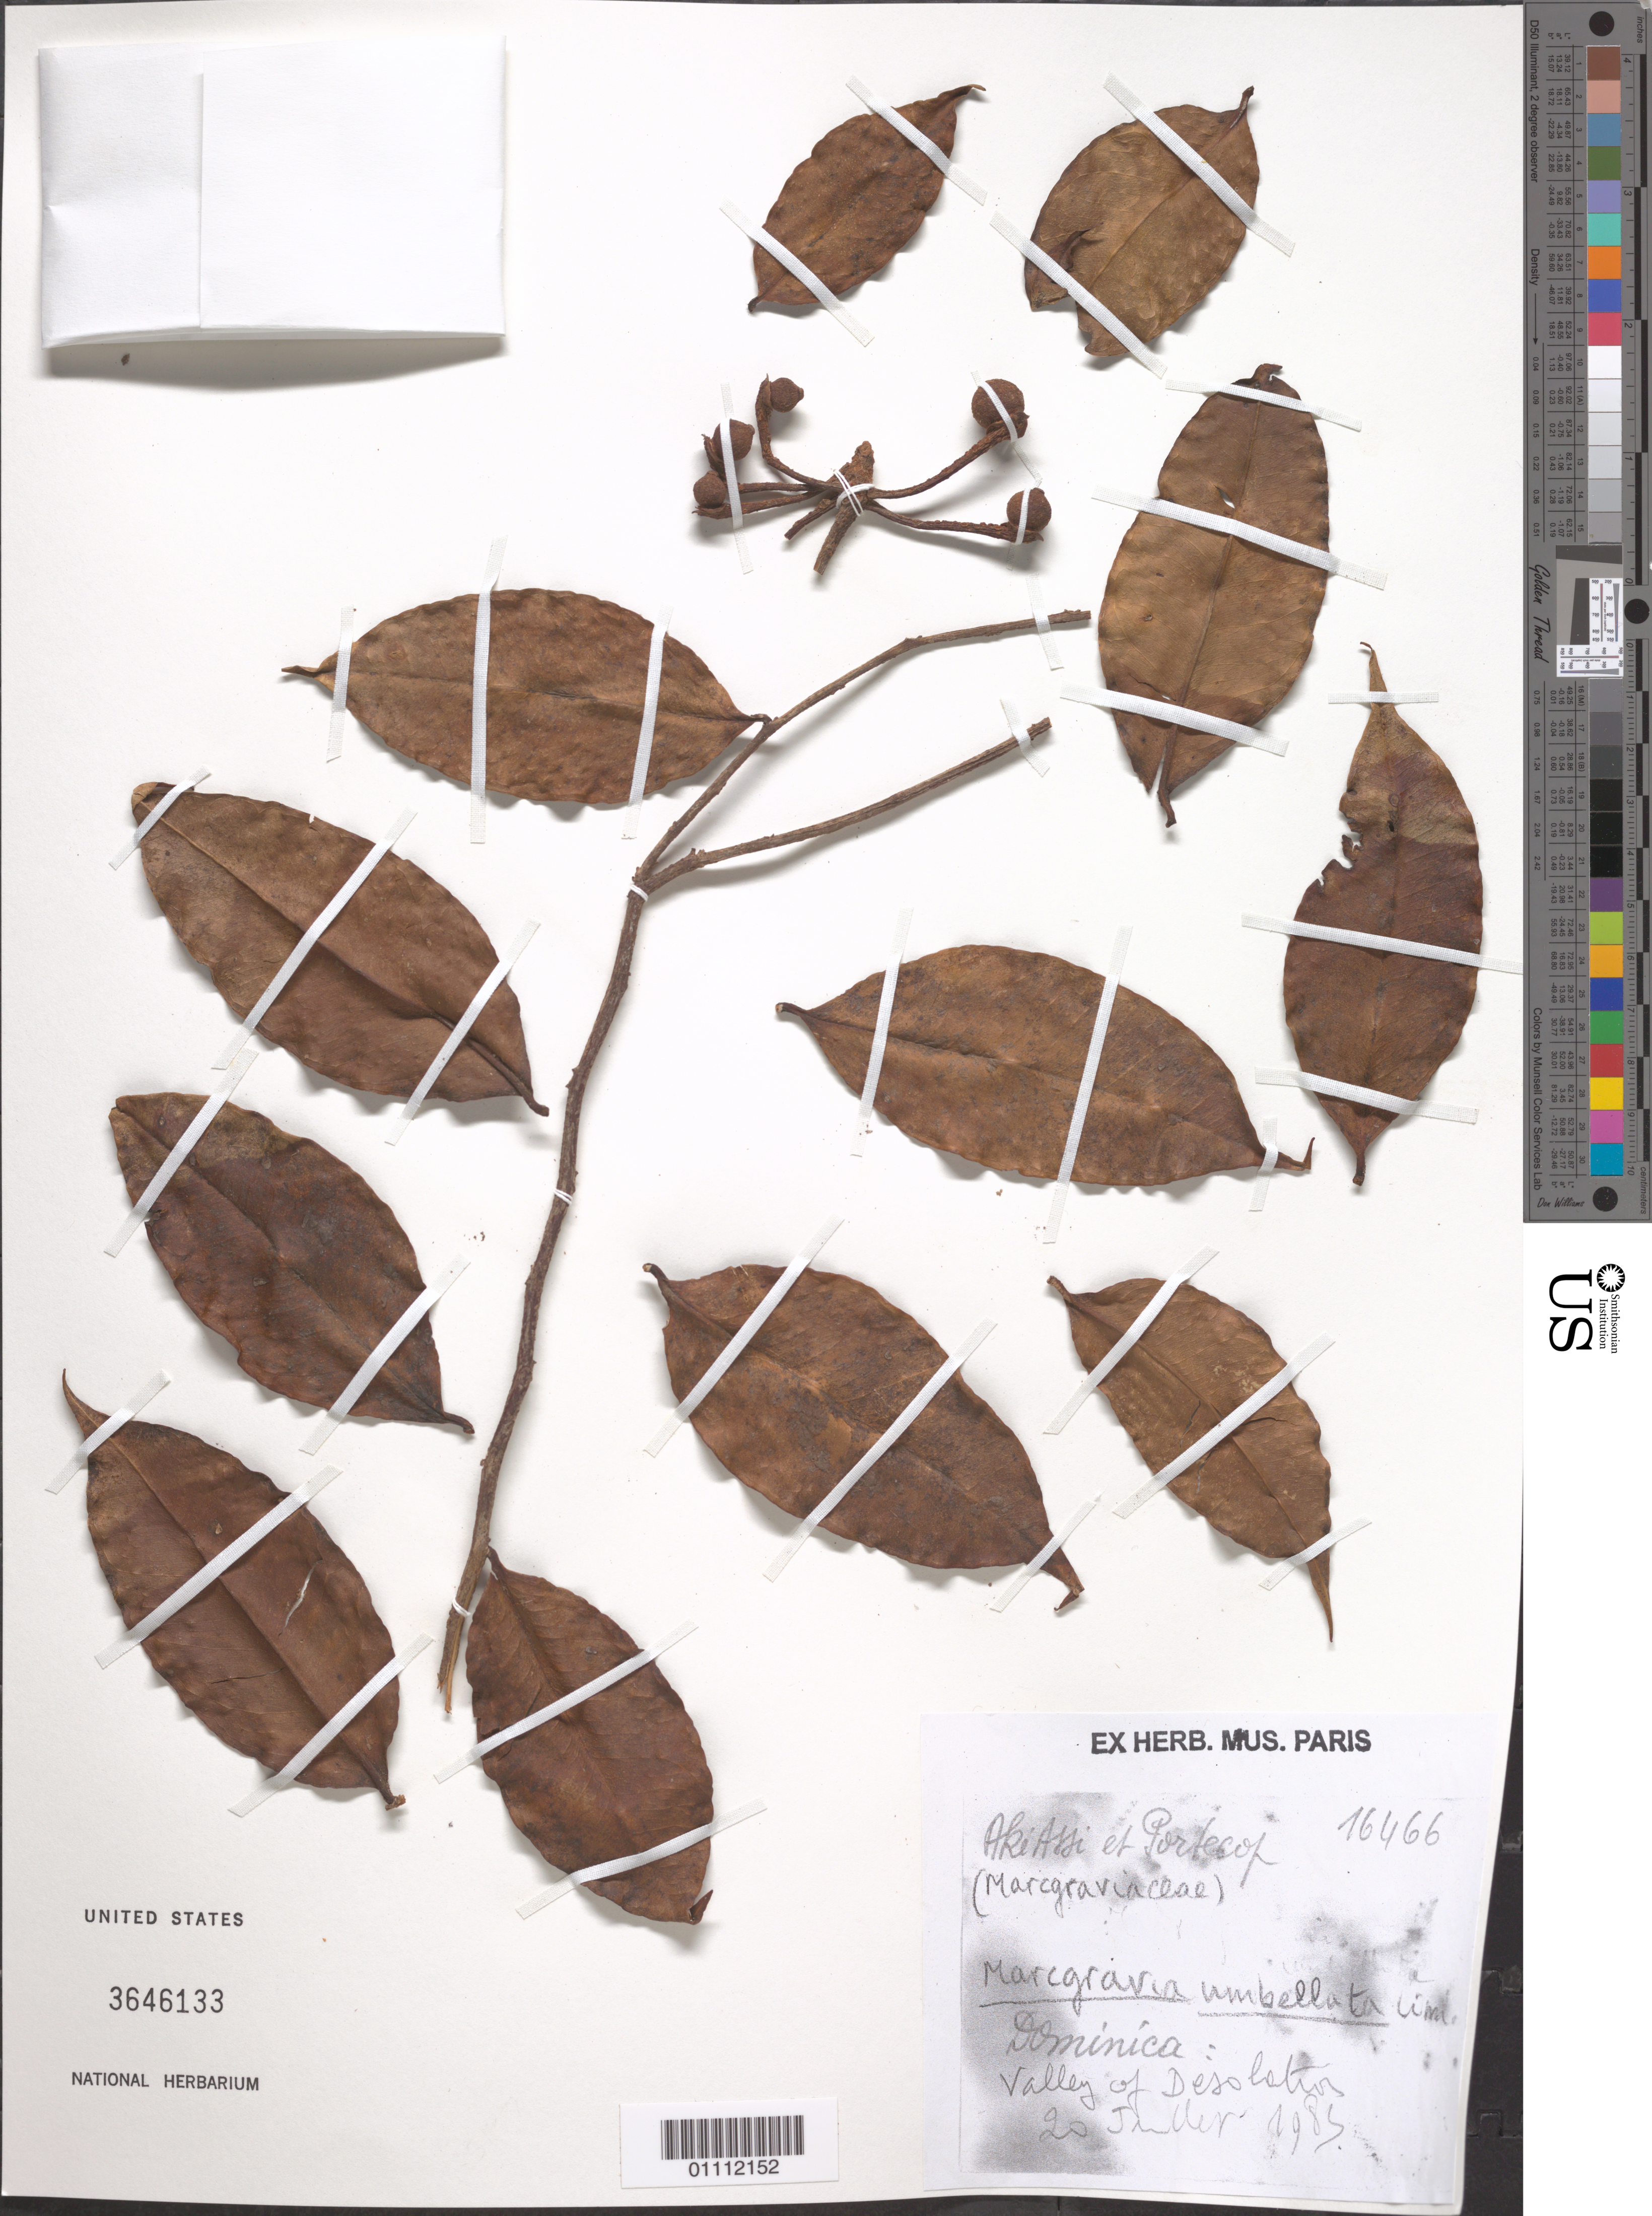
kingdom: Plantae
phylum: Tracheophyta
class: Magnoliopsida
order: Ericales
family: Marcgraviaceae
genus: Marcgravia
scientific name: Marcgravia umbellata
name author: L.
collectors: -. Ake-Assi & -. Portecop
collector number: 16466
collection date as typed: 20 Jul 1983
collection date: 1983-07-20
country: Dominica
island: Dominica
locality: Valley of Desolation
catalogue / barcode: US 3646133